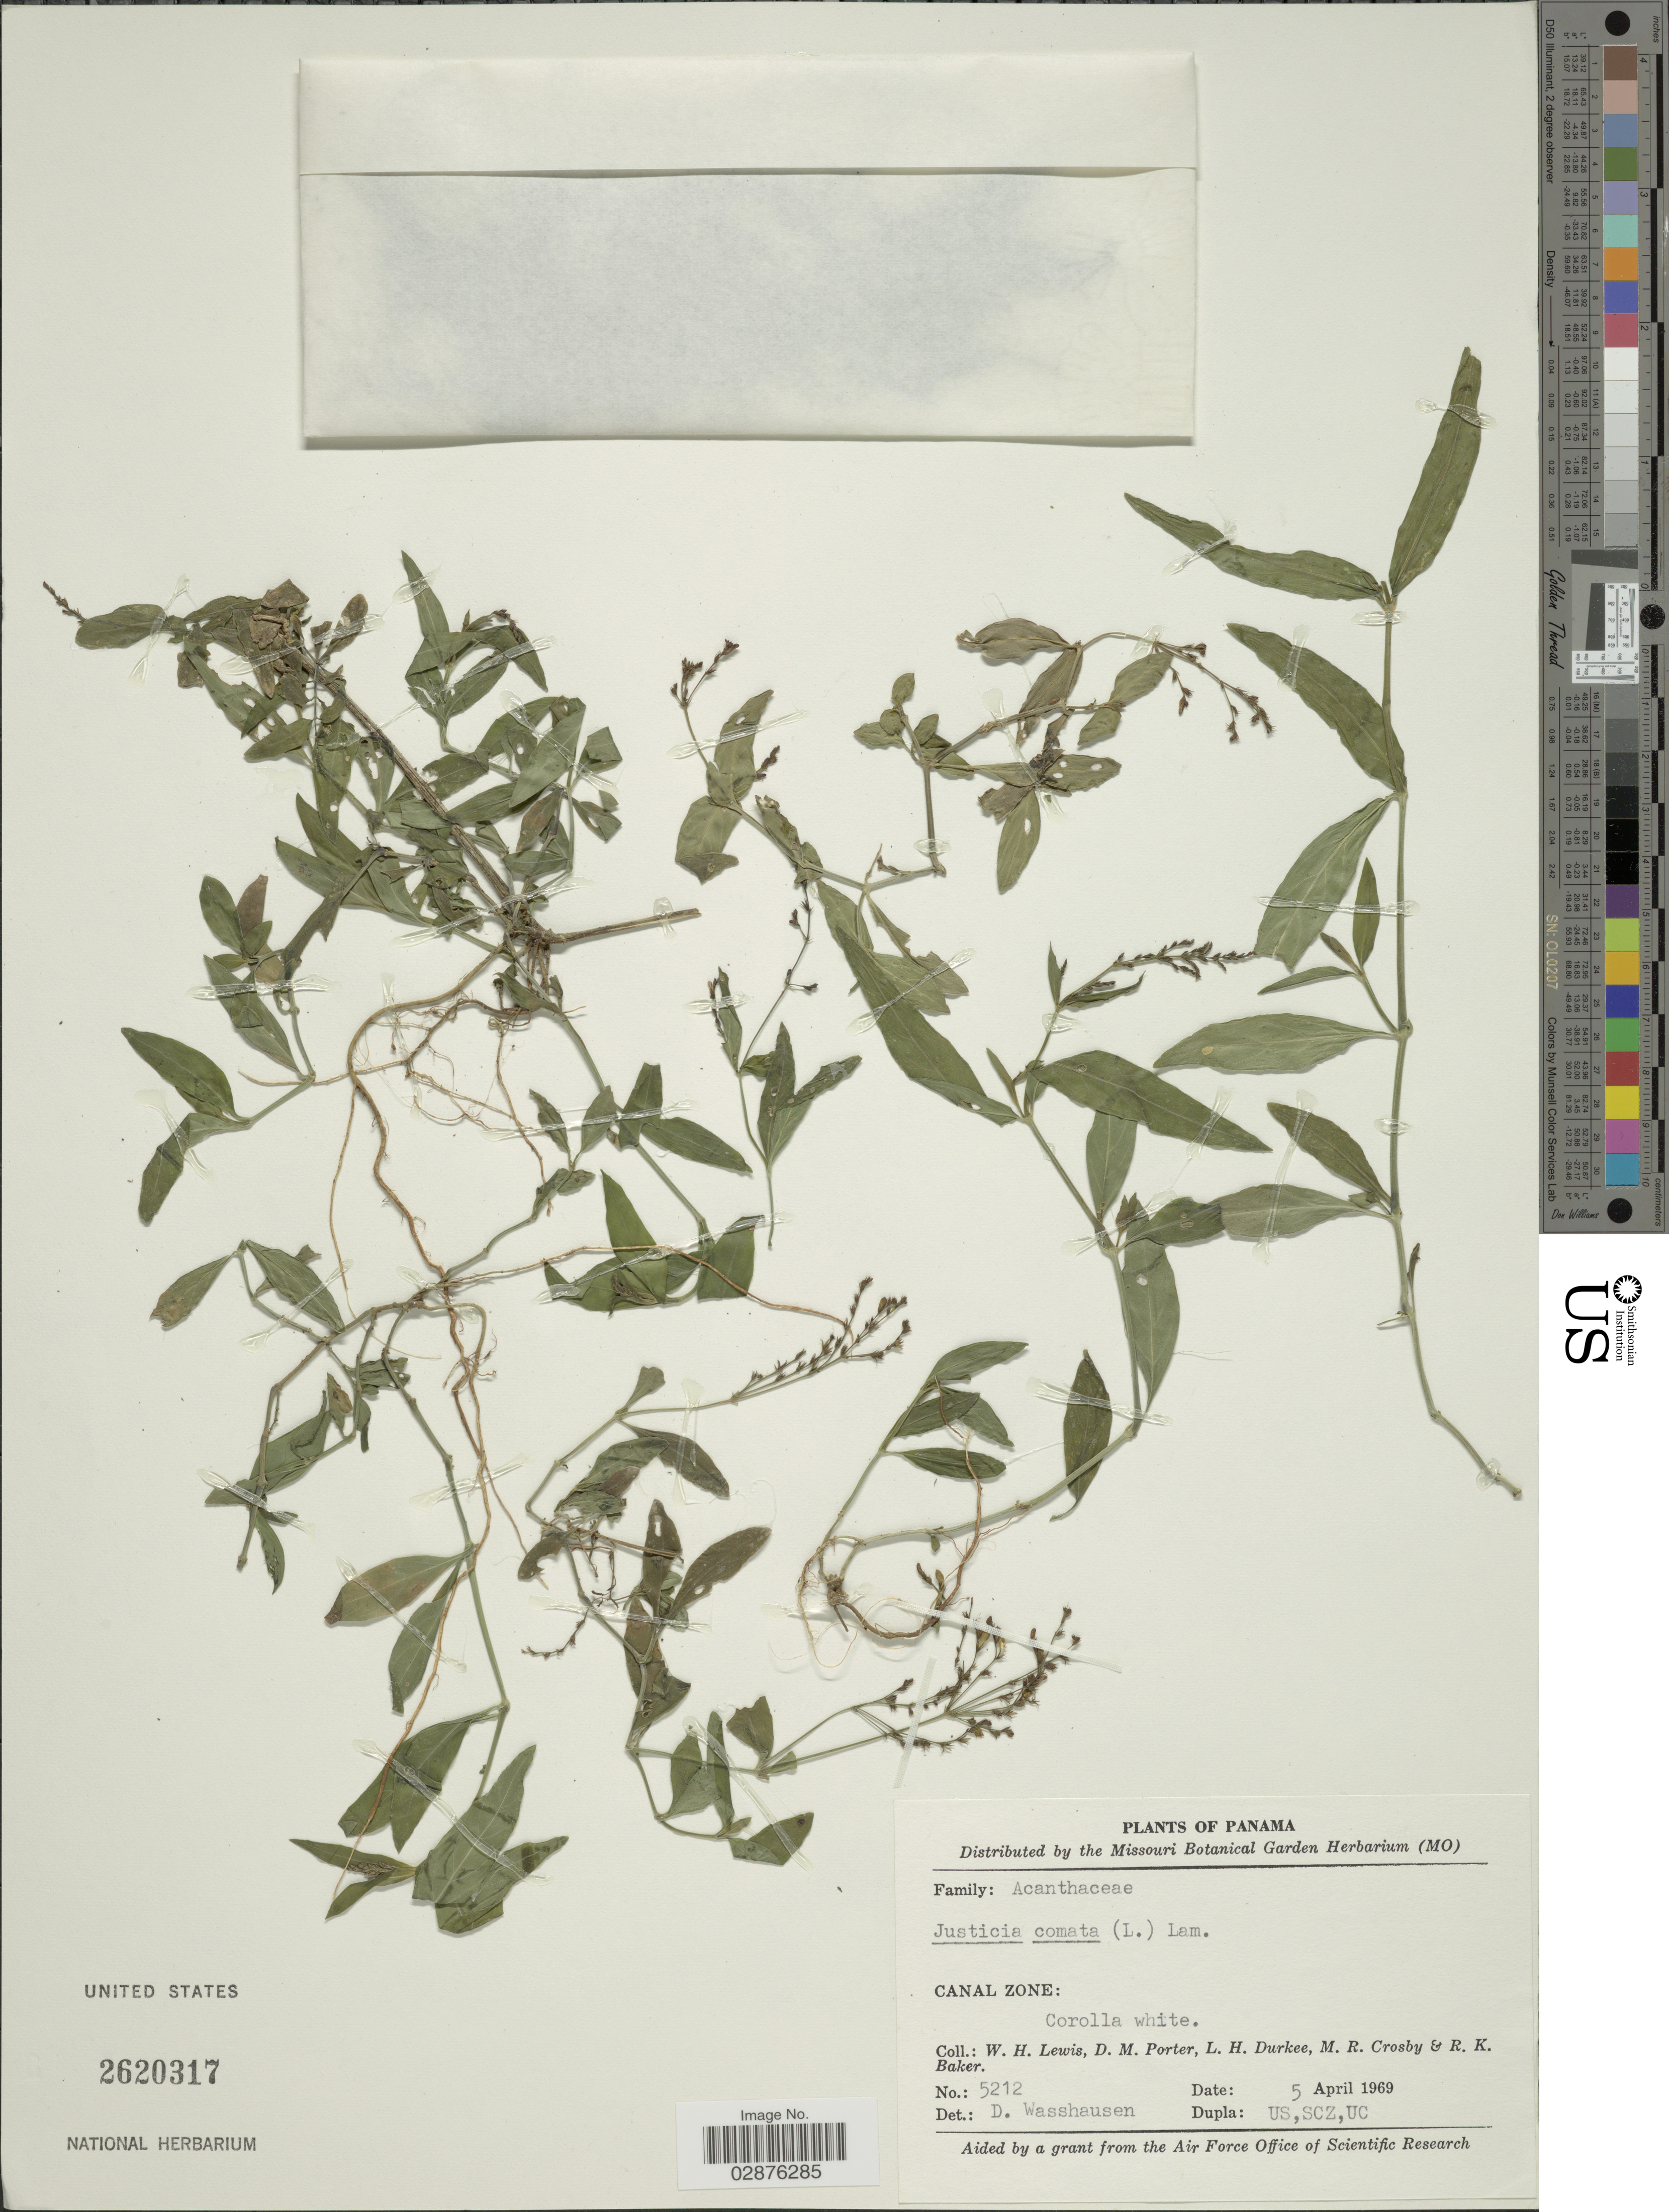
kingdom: Plantae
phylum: Tracheophyta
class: Magnoliopsida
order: Lamiales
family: Acanthaceae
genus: Justicia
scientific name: Justicia comata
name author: (L.) Lam.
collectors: W. H. Lewis, D. Porter, L. H. Durkee, M. R. Crosby & R. K. Baker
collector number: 5212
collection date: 1969-04-05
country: Panama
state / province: Colón / Panamá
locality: Canal Zone.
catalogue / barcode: US 2620317